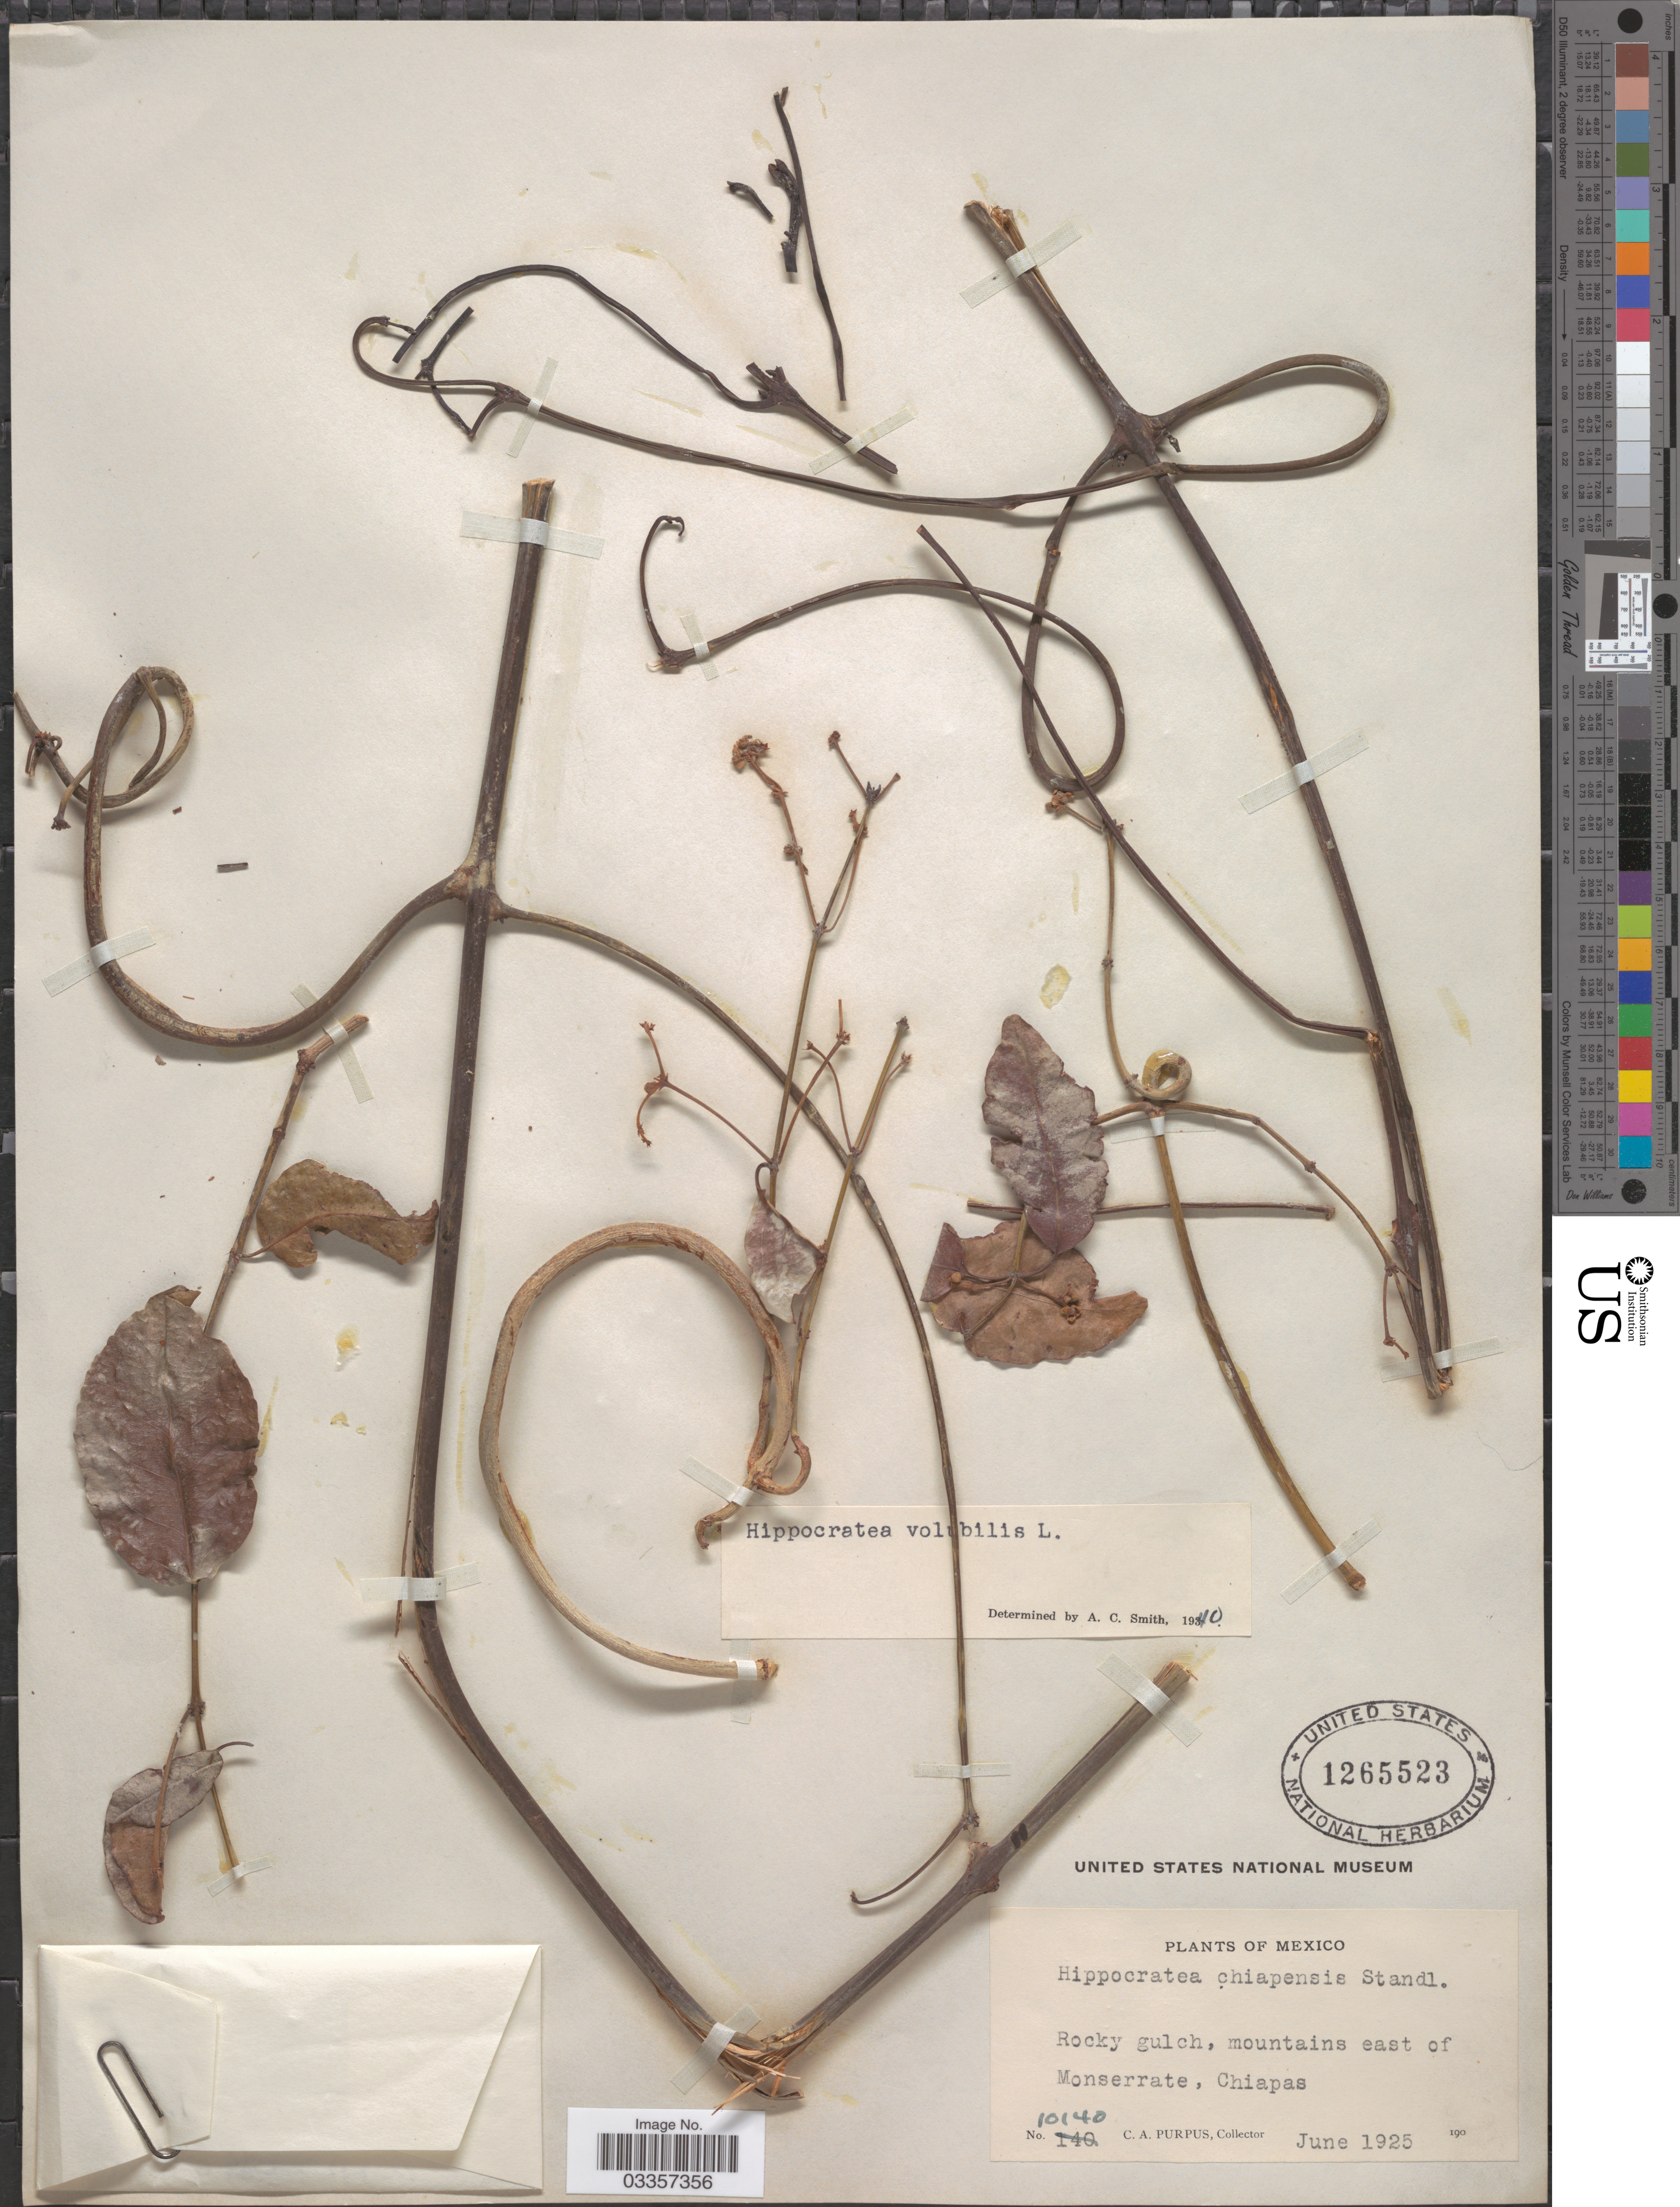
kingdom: Plantae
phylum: Tracheophyta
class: Magnoliopsida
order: Celastrales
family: Celastraceae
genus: Hippocratea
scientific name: Hippocratea volubilis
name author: L.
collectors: C. A. Purpus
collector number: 10140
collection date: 1925-06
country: Mexico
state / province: Chiapas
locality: Rocky gulch, mountains east of Monserrate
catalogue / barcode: US 1265523